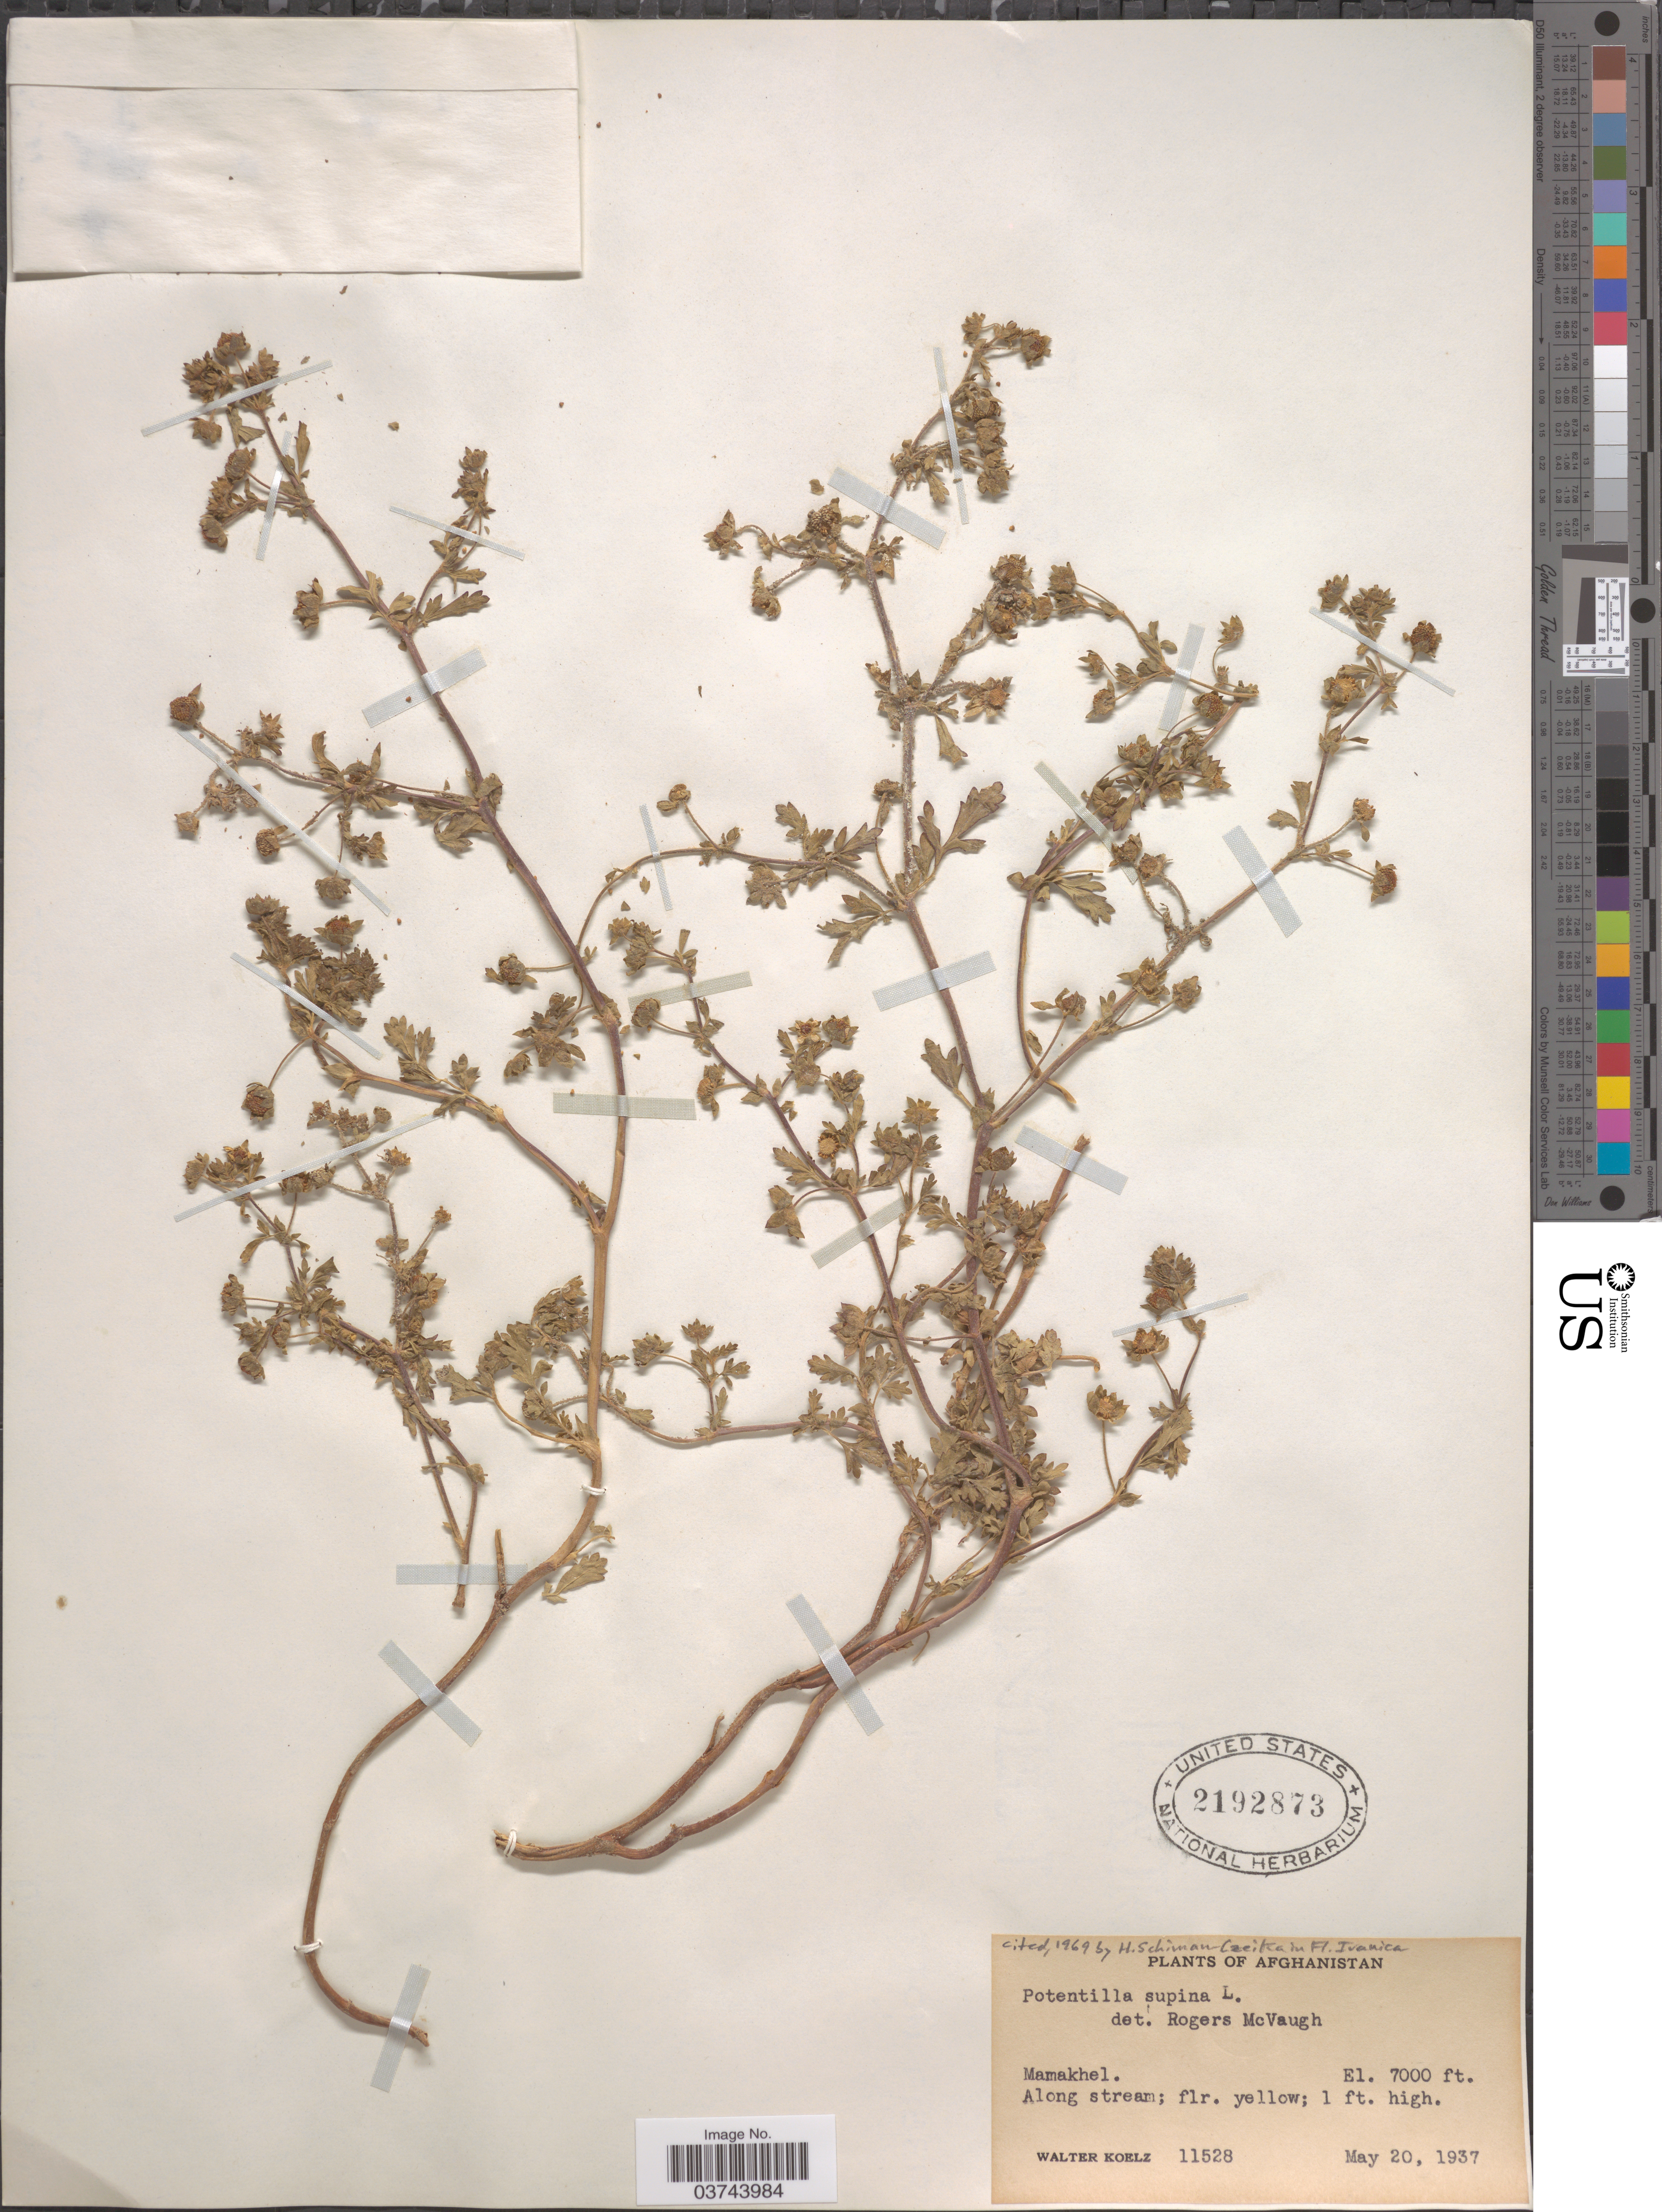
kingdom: Plantae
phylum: Tracheophyta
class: Magnoliopsida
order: Rosales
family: Rosaceae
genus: Potentilla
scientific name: Potentilla supina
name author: L.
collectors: W. N. Koelz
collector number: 11528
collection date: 1937-05-20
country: Afghanistan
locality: Mamakhel.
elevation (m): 2134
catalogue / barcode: US 2192873